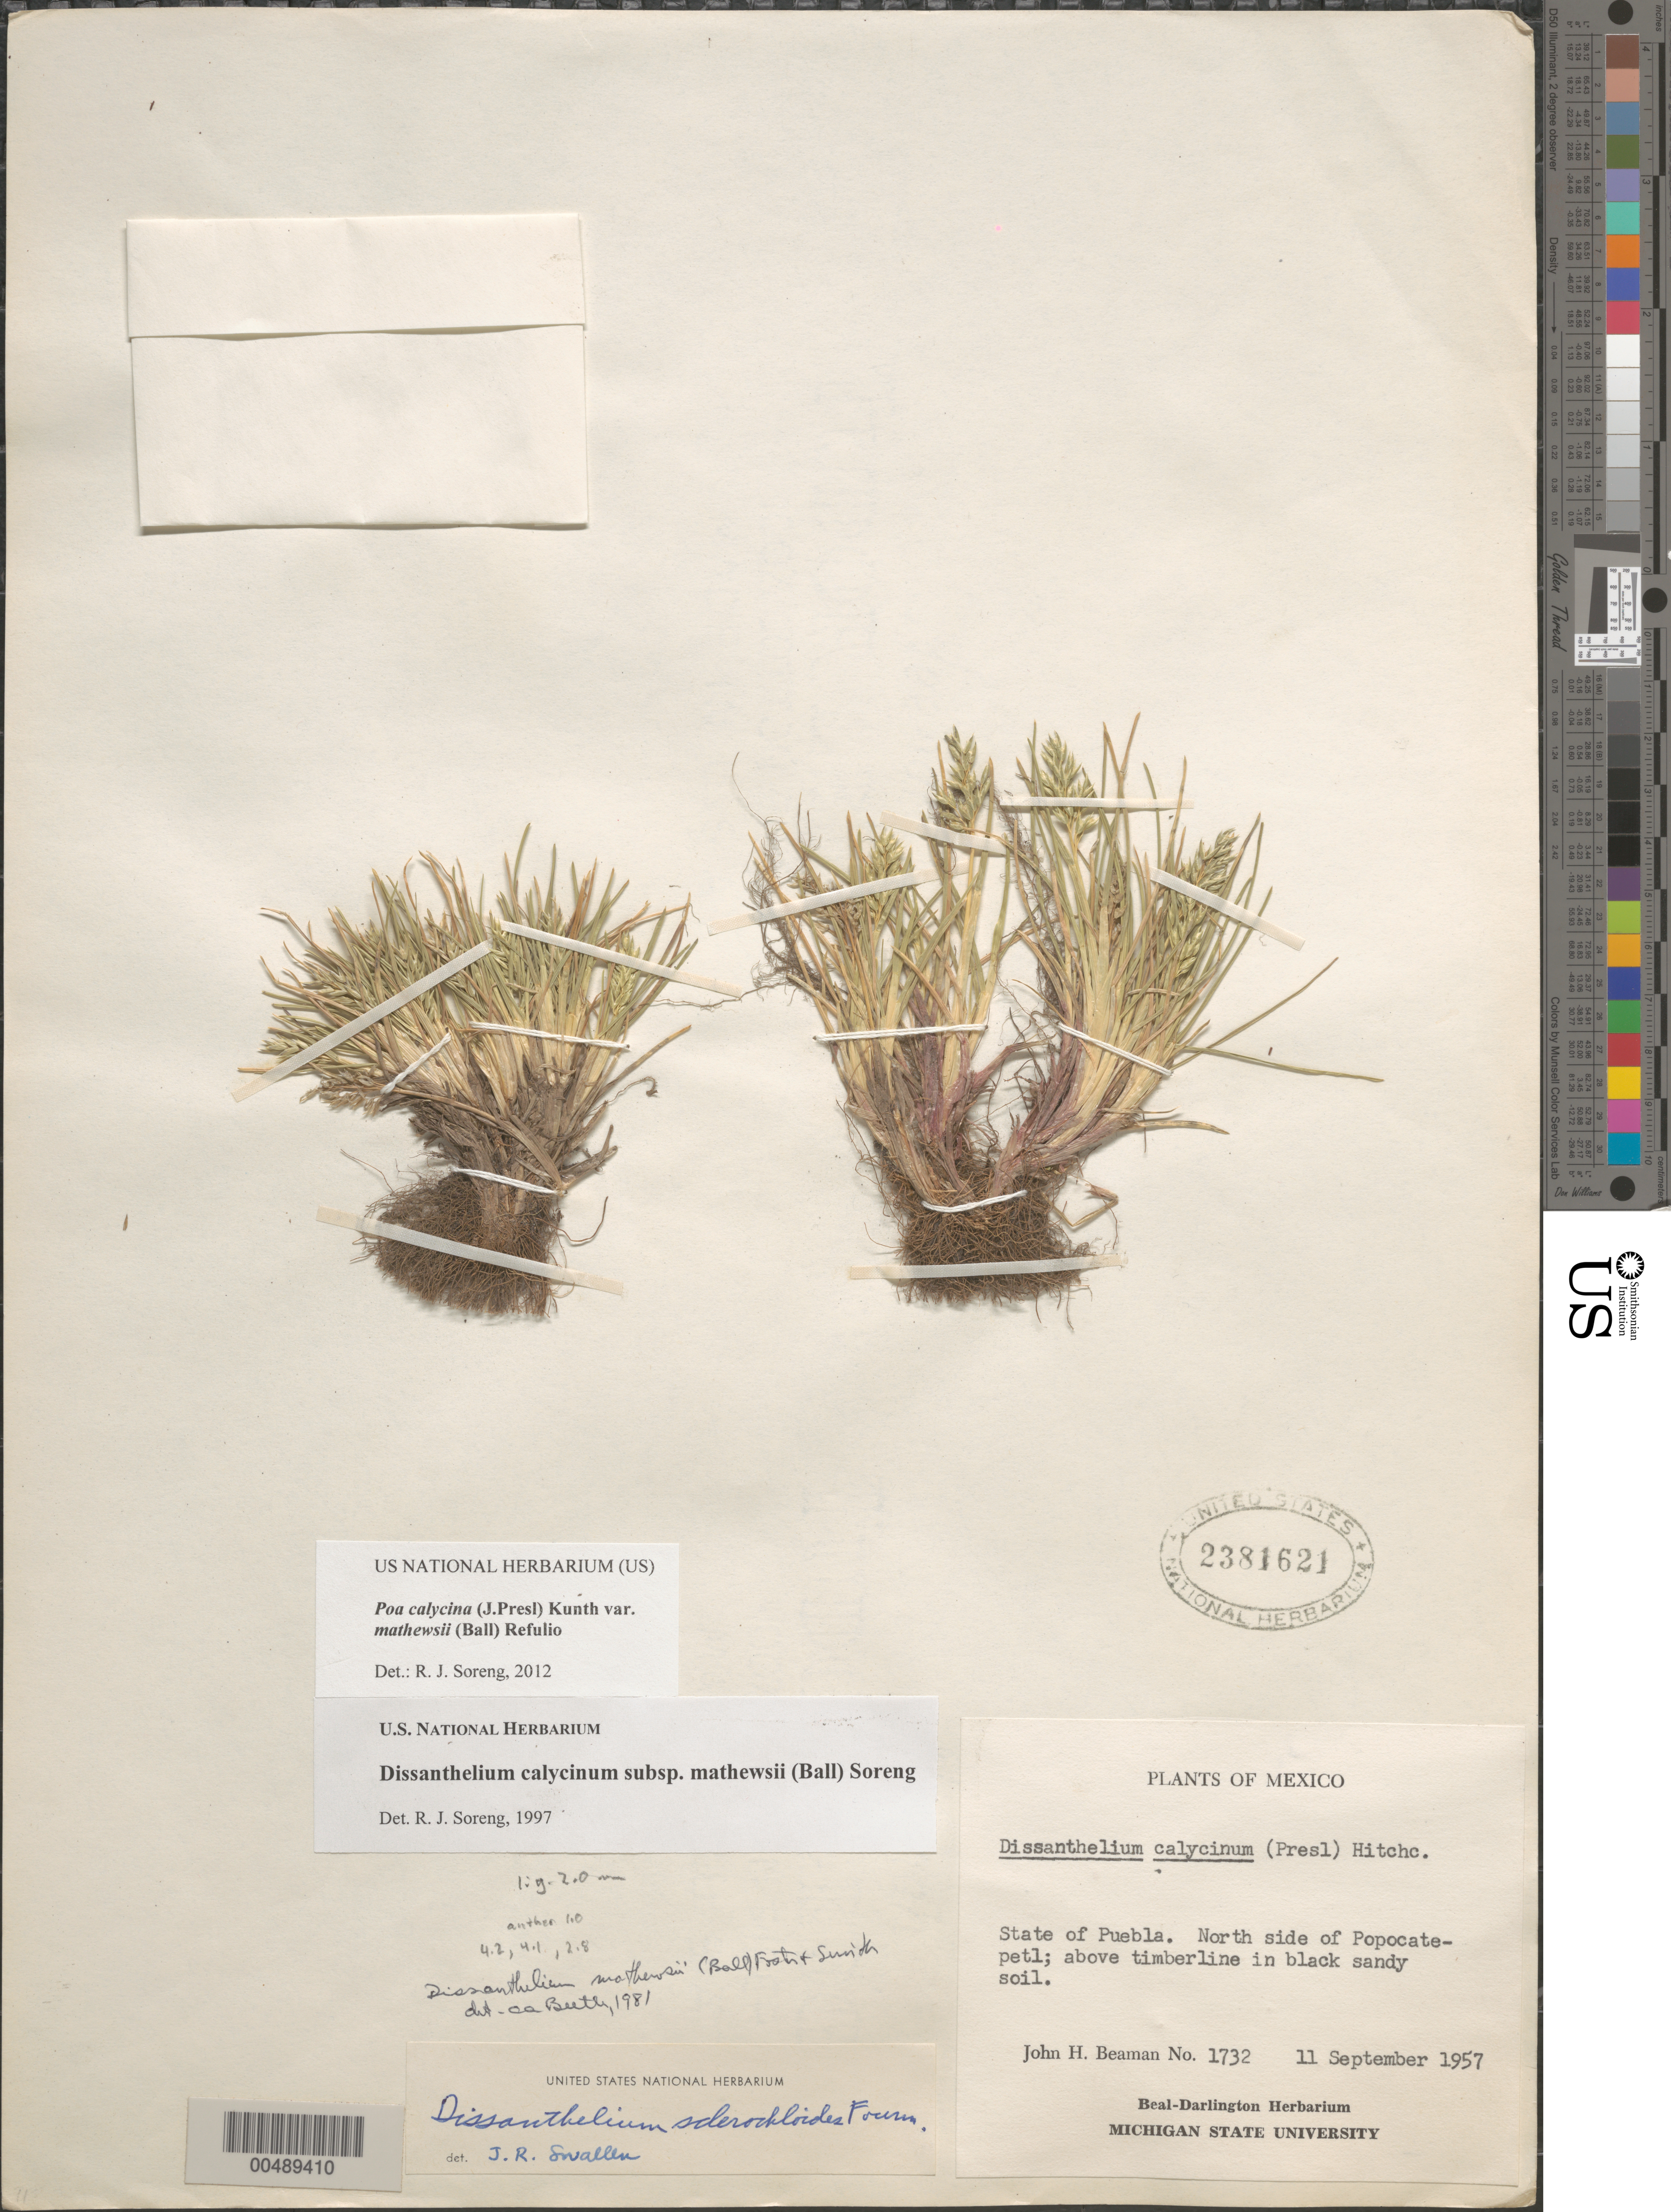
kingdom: Plantae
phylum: Tracheophyta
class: Liliopsida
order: Poales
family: Poaceae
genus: Poa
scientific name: Poa calycina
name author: (J. Presl) Kunth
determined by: Soreng, Robert J., Research Associate (BOT), Smithsonian Institution - National Museum of Natural History (UNITED STATES)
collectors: J. H. Beaman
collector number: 1732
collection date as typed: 11 Sep 1957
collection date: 1957-09-11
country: Mexico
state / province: Puebla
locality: N side of Popocatepetl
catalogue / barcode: US 2381621